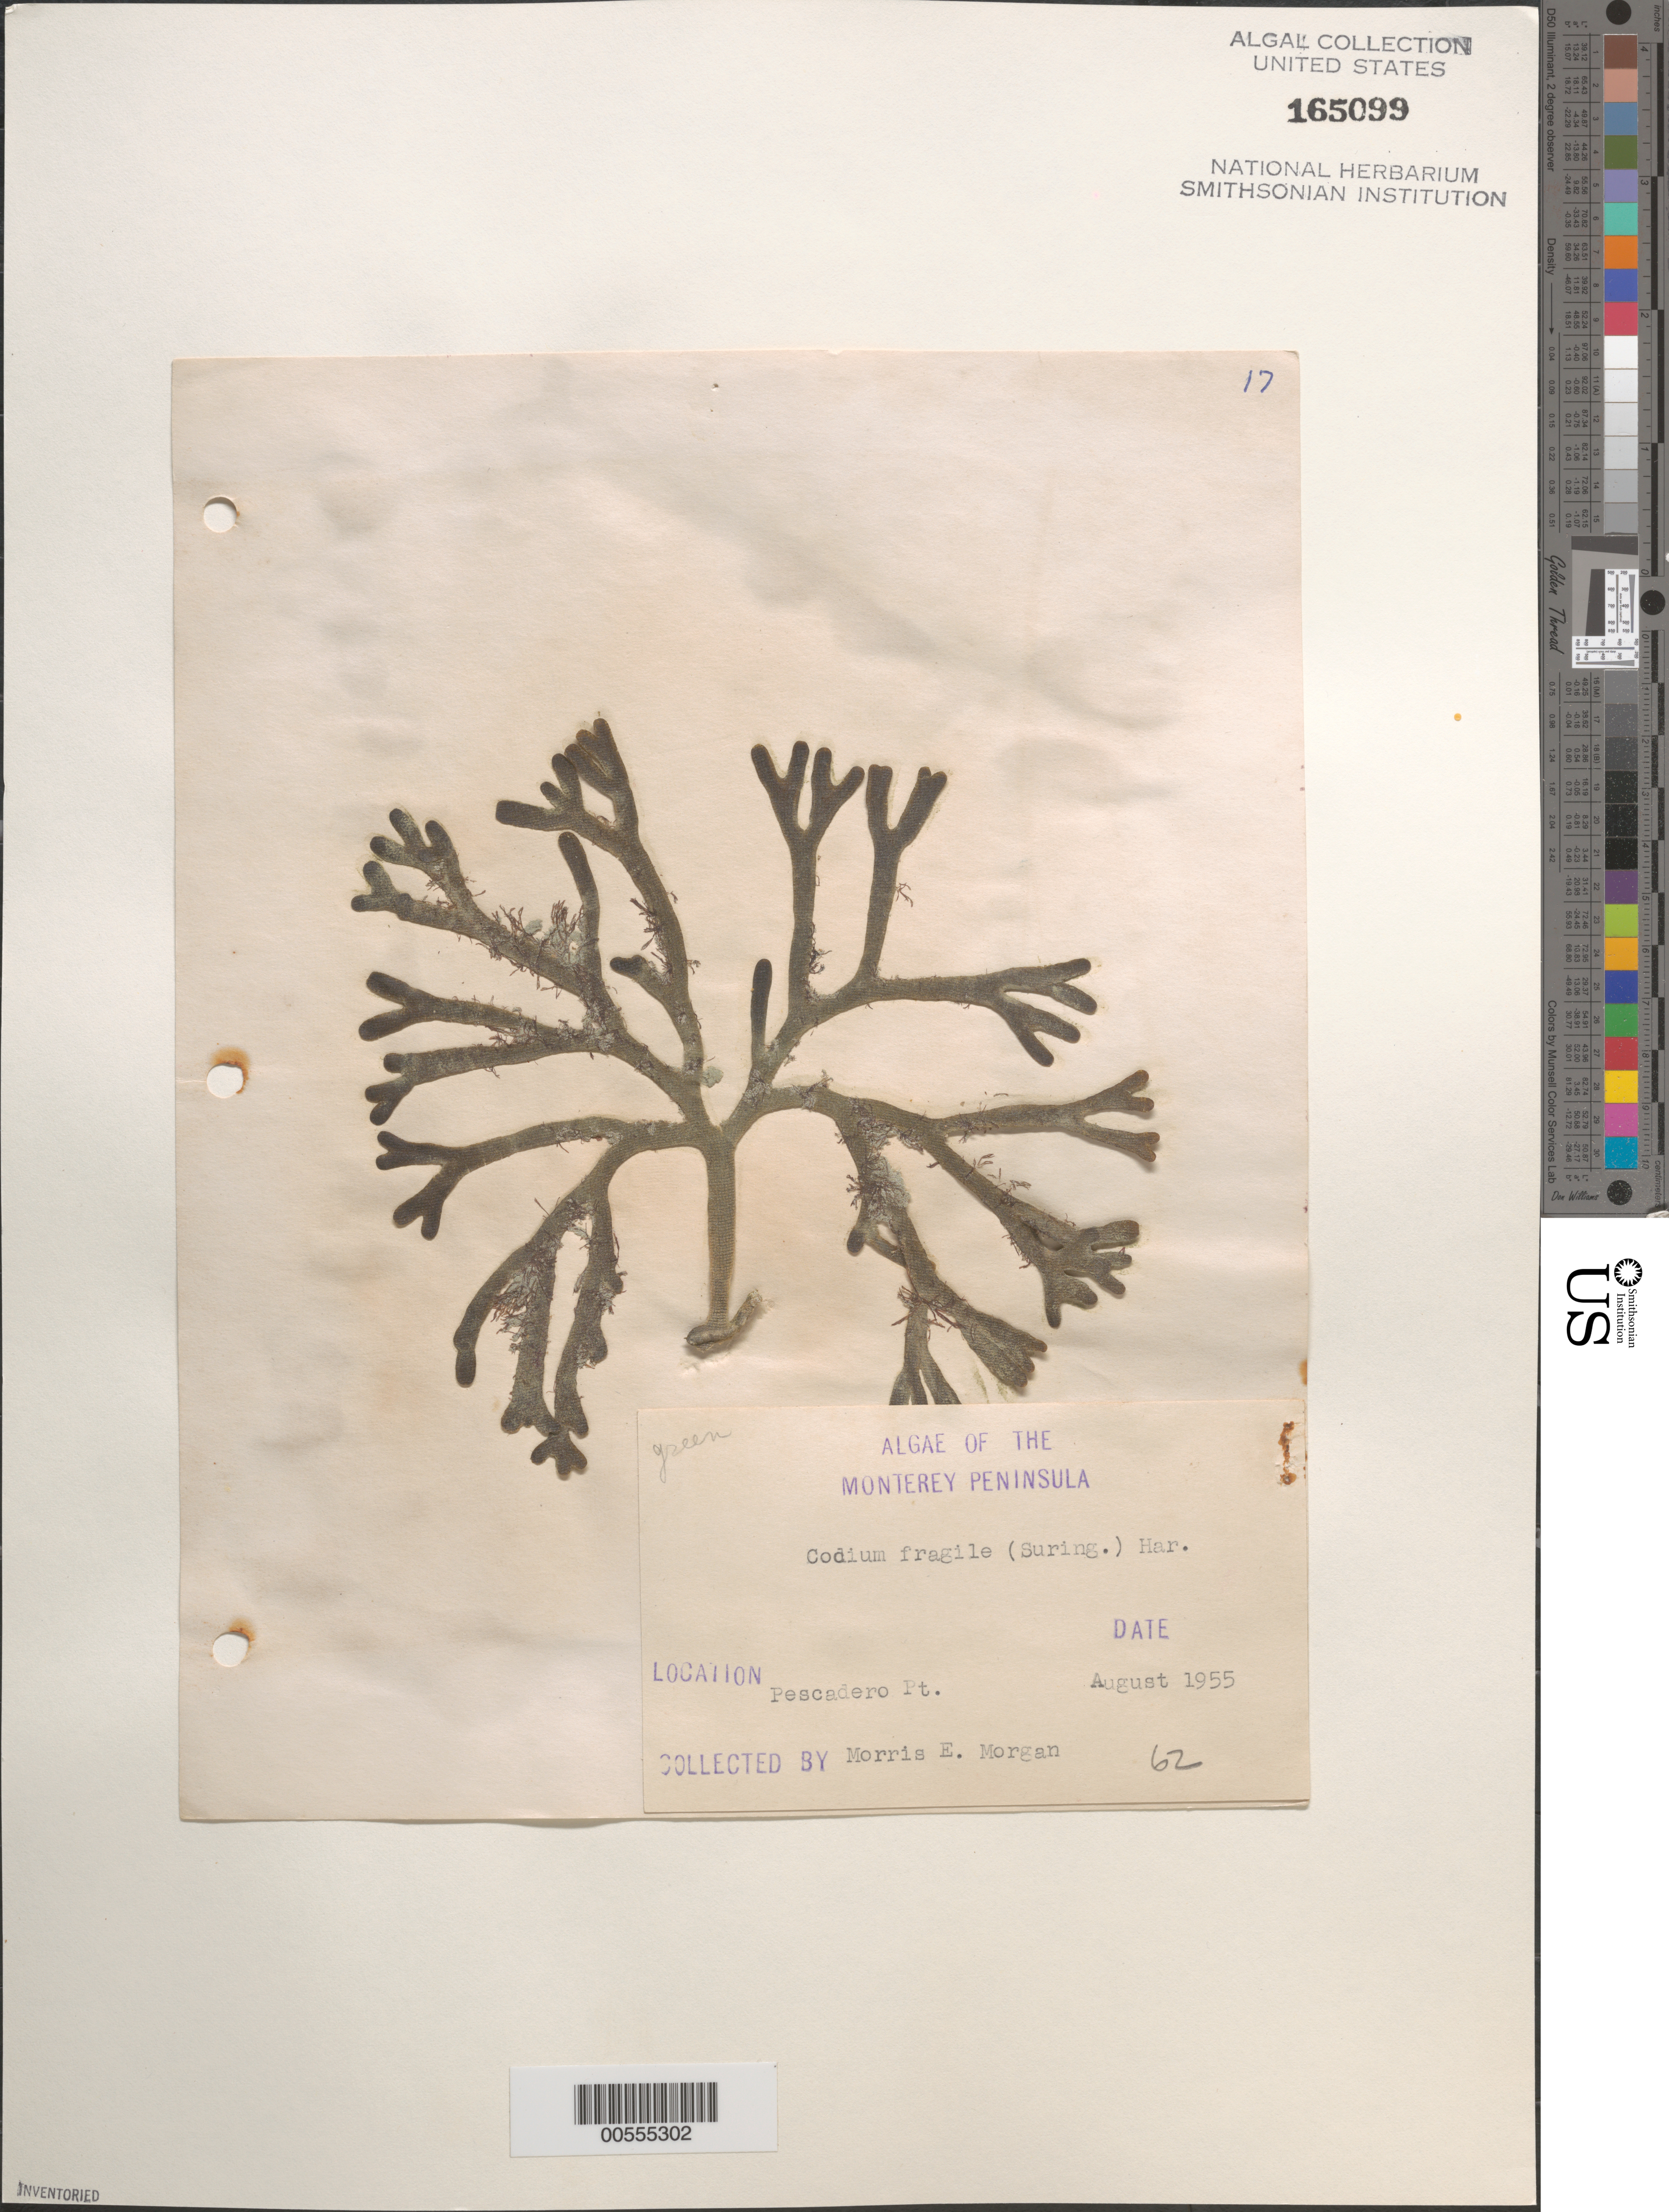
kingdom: Plantae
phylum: Chlorophyta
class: Ulvophyceae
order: Bryopsidales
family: Codiaceae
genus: Codium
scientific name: Codium fragile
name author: (Suringar) P. Hariot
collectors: M. Morgan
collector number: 62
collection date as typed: Aug 1955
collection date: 1955-08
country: United States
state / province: California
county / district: Monterey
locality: Pescadero Point, Monterey Peninsula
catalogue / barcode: US 165099